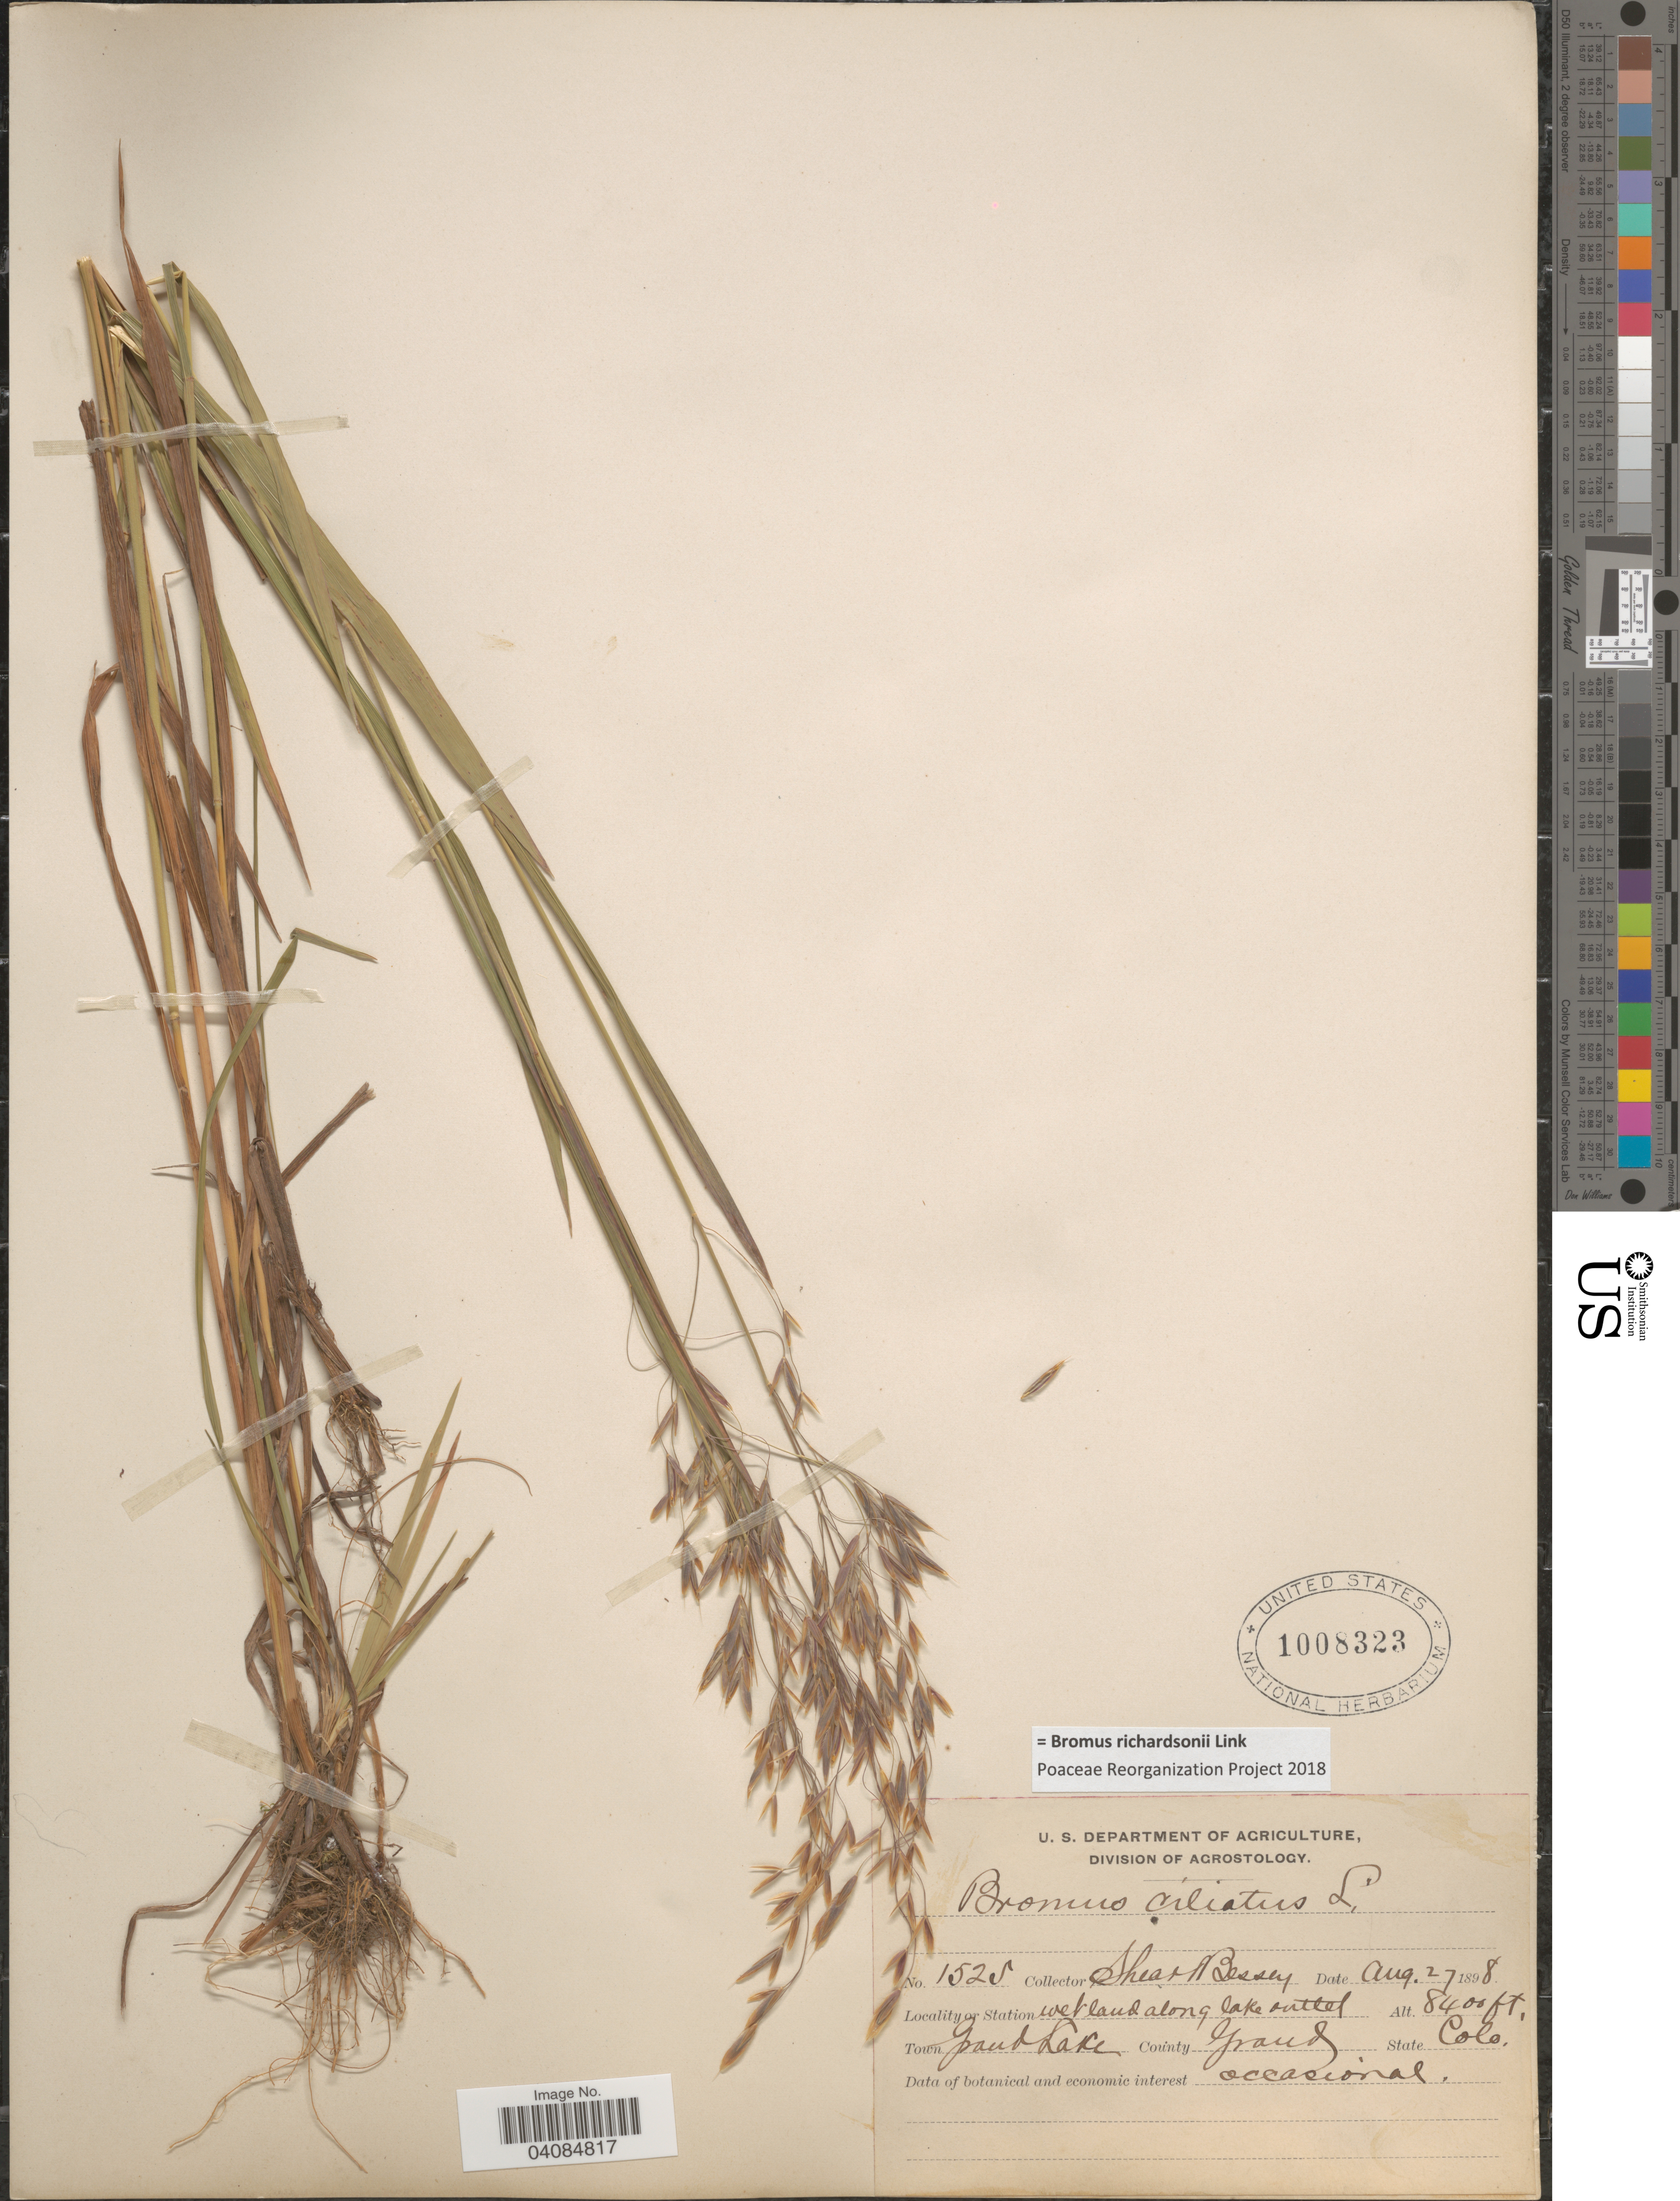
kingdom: Plantae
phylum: Tracheophyta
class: Liliopsida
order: Poales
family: Poaceae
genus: Bromus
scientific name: Bromus richardsonii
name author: Link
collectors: -- Shear & -. Bessey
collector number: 1525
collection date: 1898-08-27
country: United States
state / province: Colorado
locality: Wet land along lake outlet. Town Grand Lake. County Grand.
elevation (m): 2560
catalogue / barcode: US 1008323